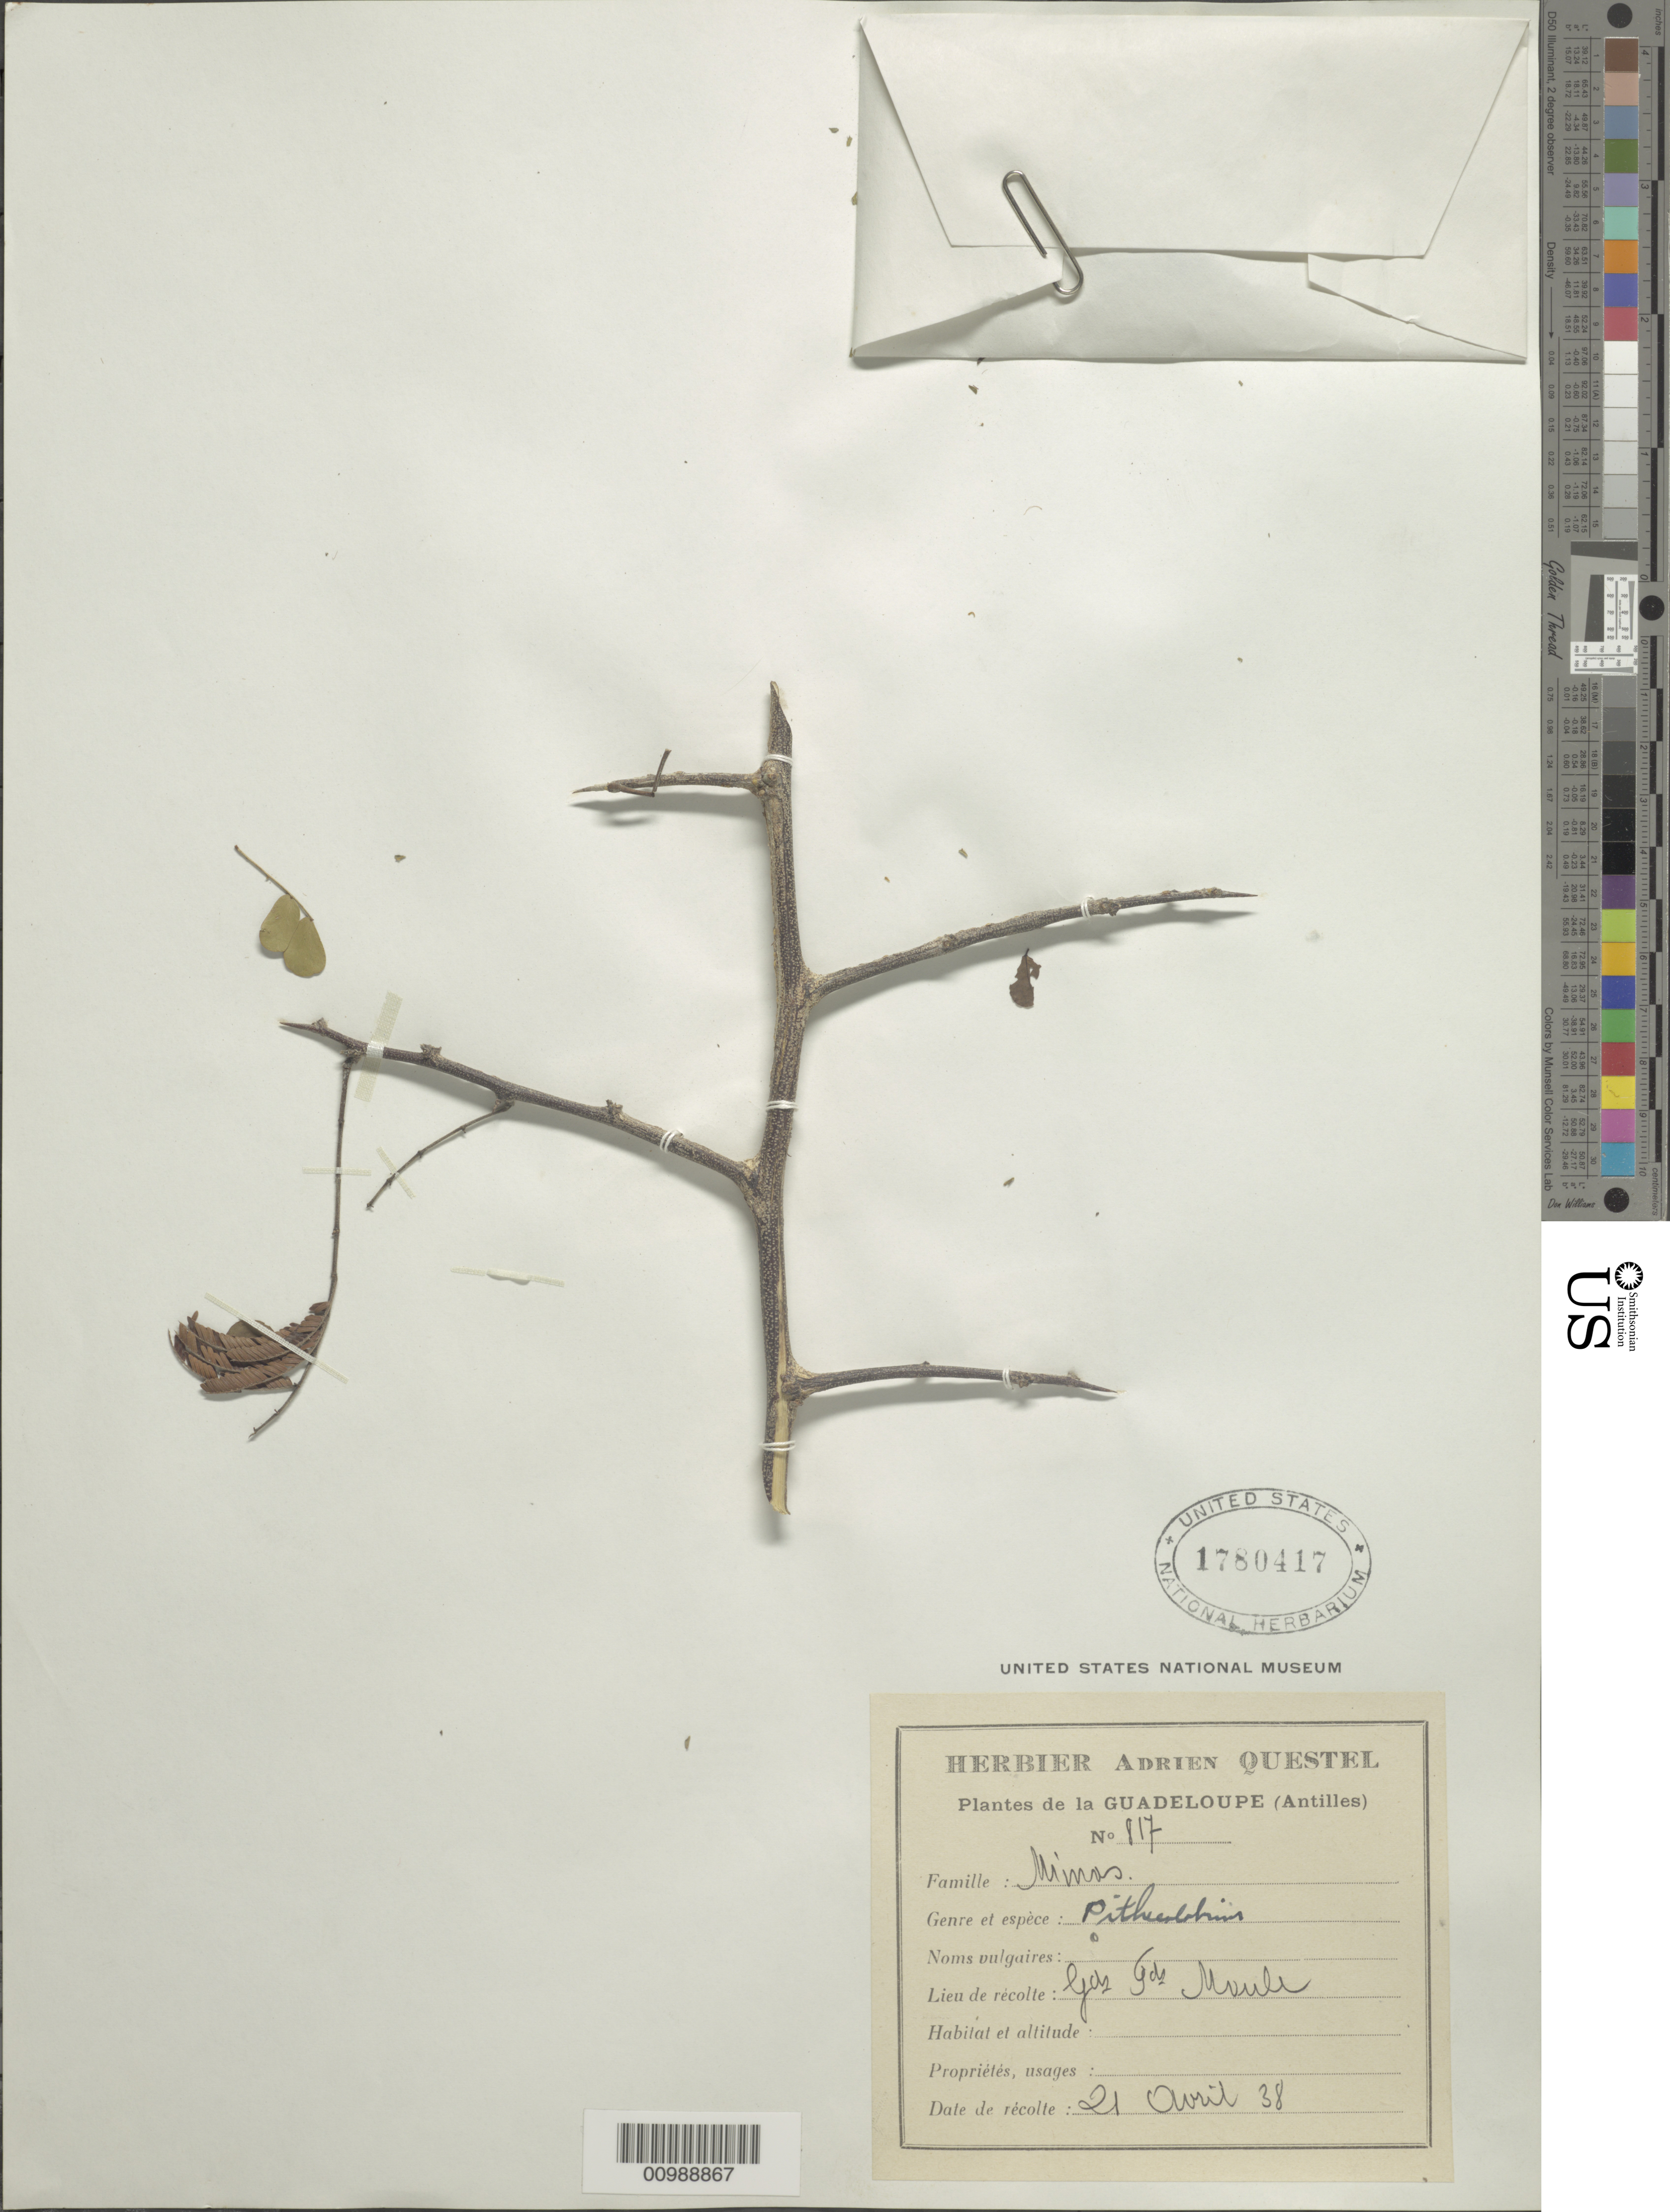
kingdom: Plantae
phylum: Tracheophyta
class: Magnoliopsida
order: Fabales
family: Fabaceae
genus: Pithecellobium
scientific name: Pithecellobium sp.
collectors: A. Questel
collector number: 817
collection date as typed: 21 Apr 1938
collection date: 1938-04-21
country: Guadeloupe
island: Basse Terre [Guadeloupe]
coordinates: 0 N, 0 E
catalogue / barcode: US 1780417